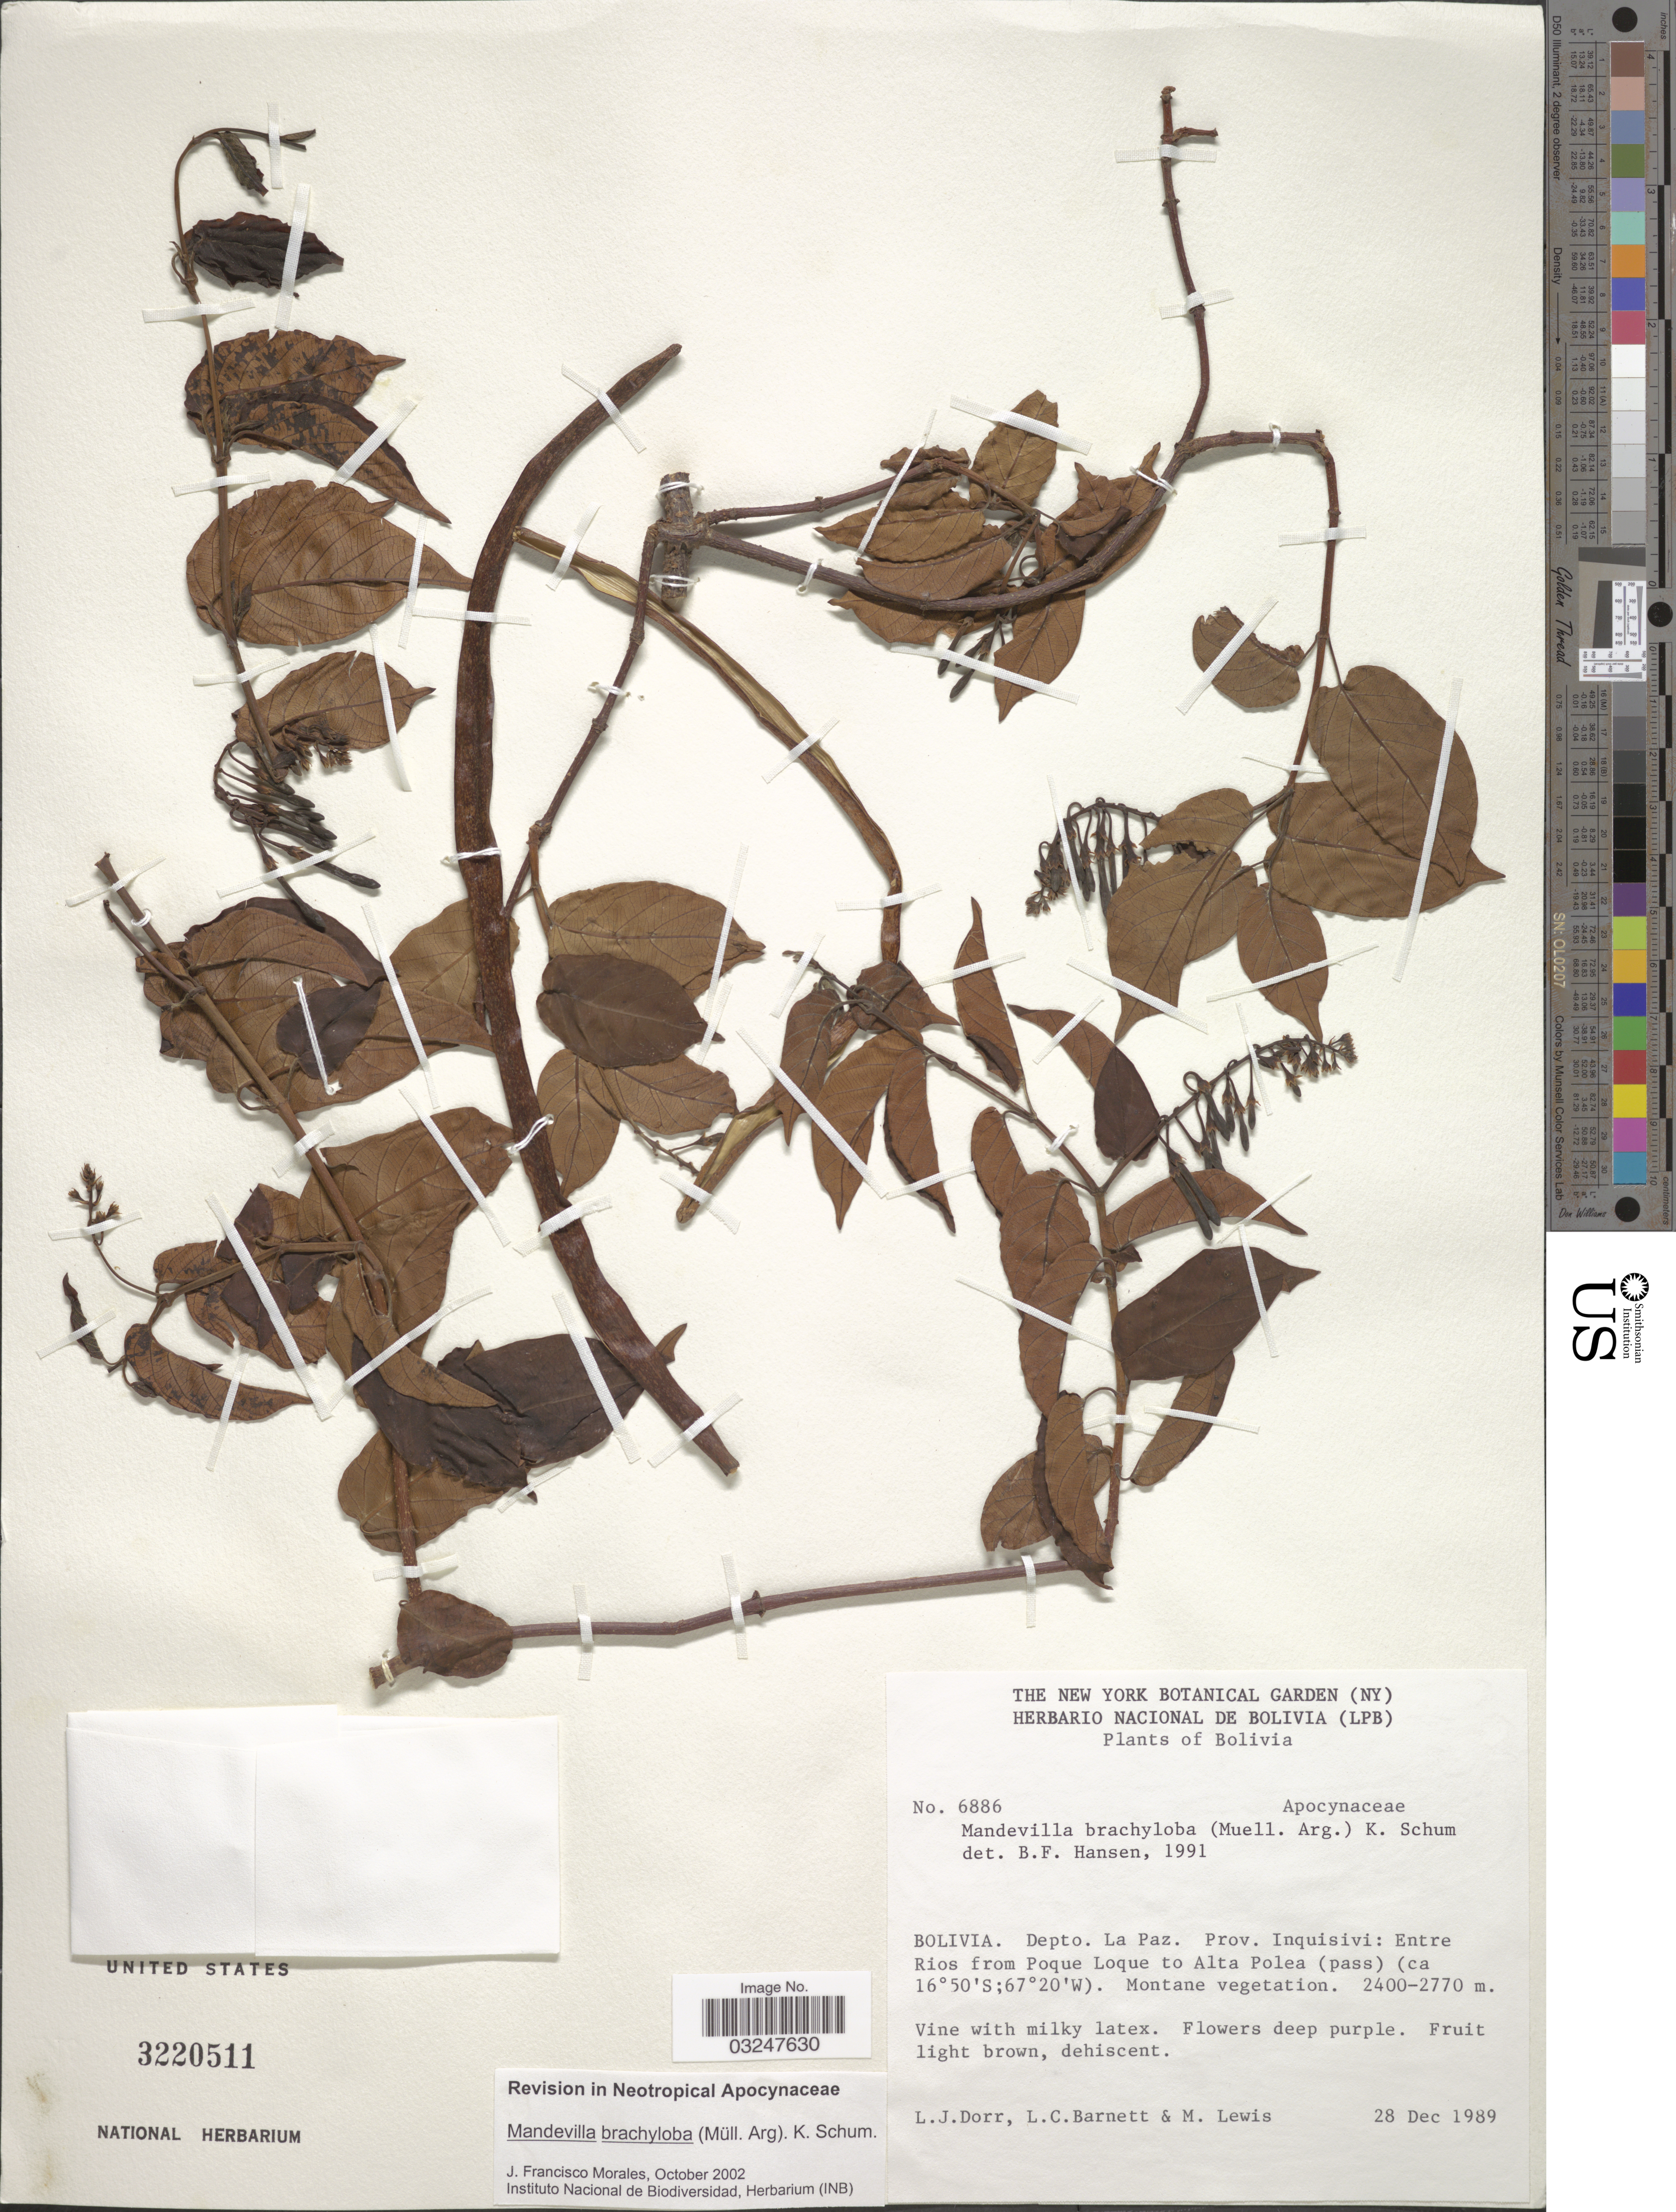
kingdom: Plantae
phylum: Tracheophyta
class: Magnoliopsida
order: Gentianales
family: Apocynaceae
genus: Mandevilla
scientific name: Mandevilla brachyloba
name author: K. Schum.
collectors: L. J. Dorr, L. C. Barnett & M. Lewis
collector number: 6886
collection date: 1989-12-28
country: Bolivia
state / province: La Paz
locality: Depto. La Paz, Prov. Inquisivi: Entre Rios from Poque Loque to Alta Polea (pass).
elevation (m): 2400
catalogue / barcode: US 3220511